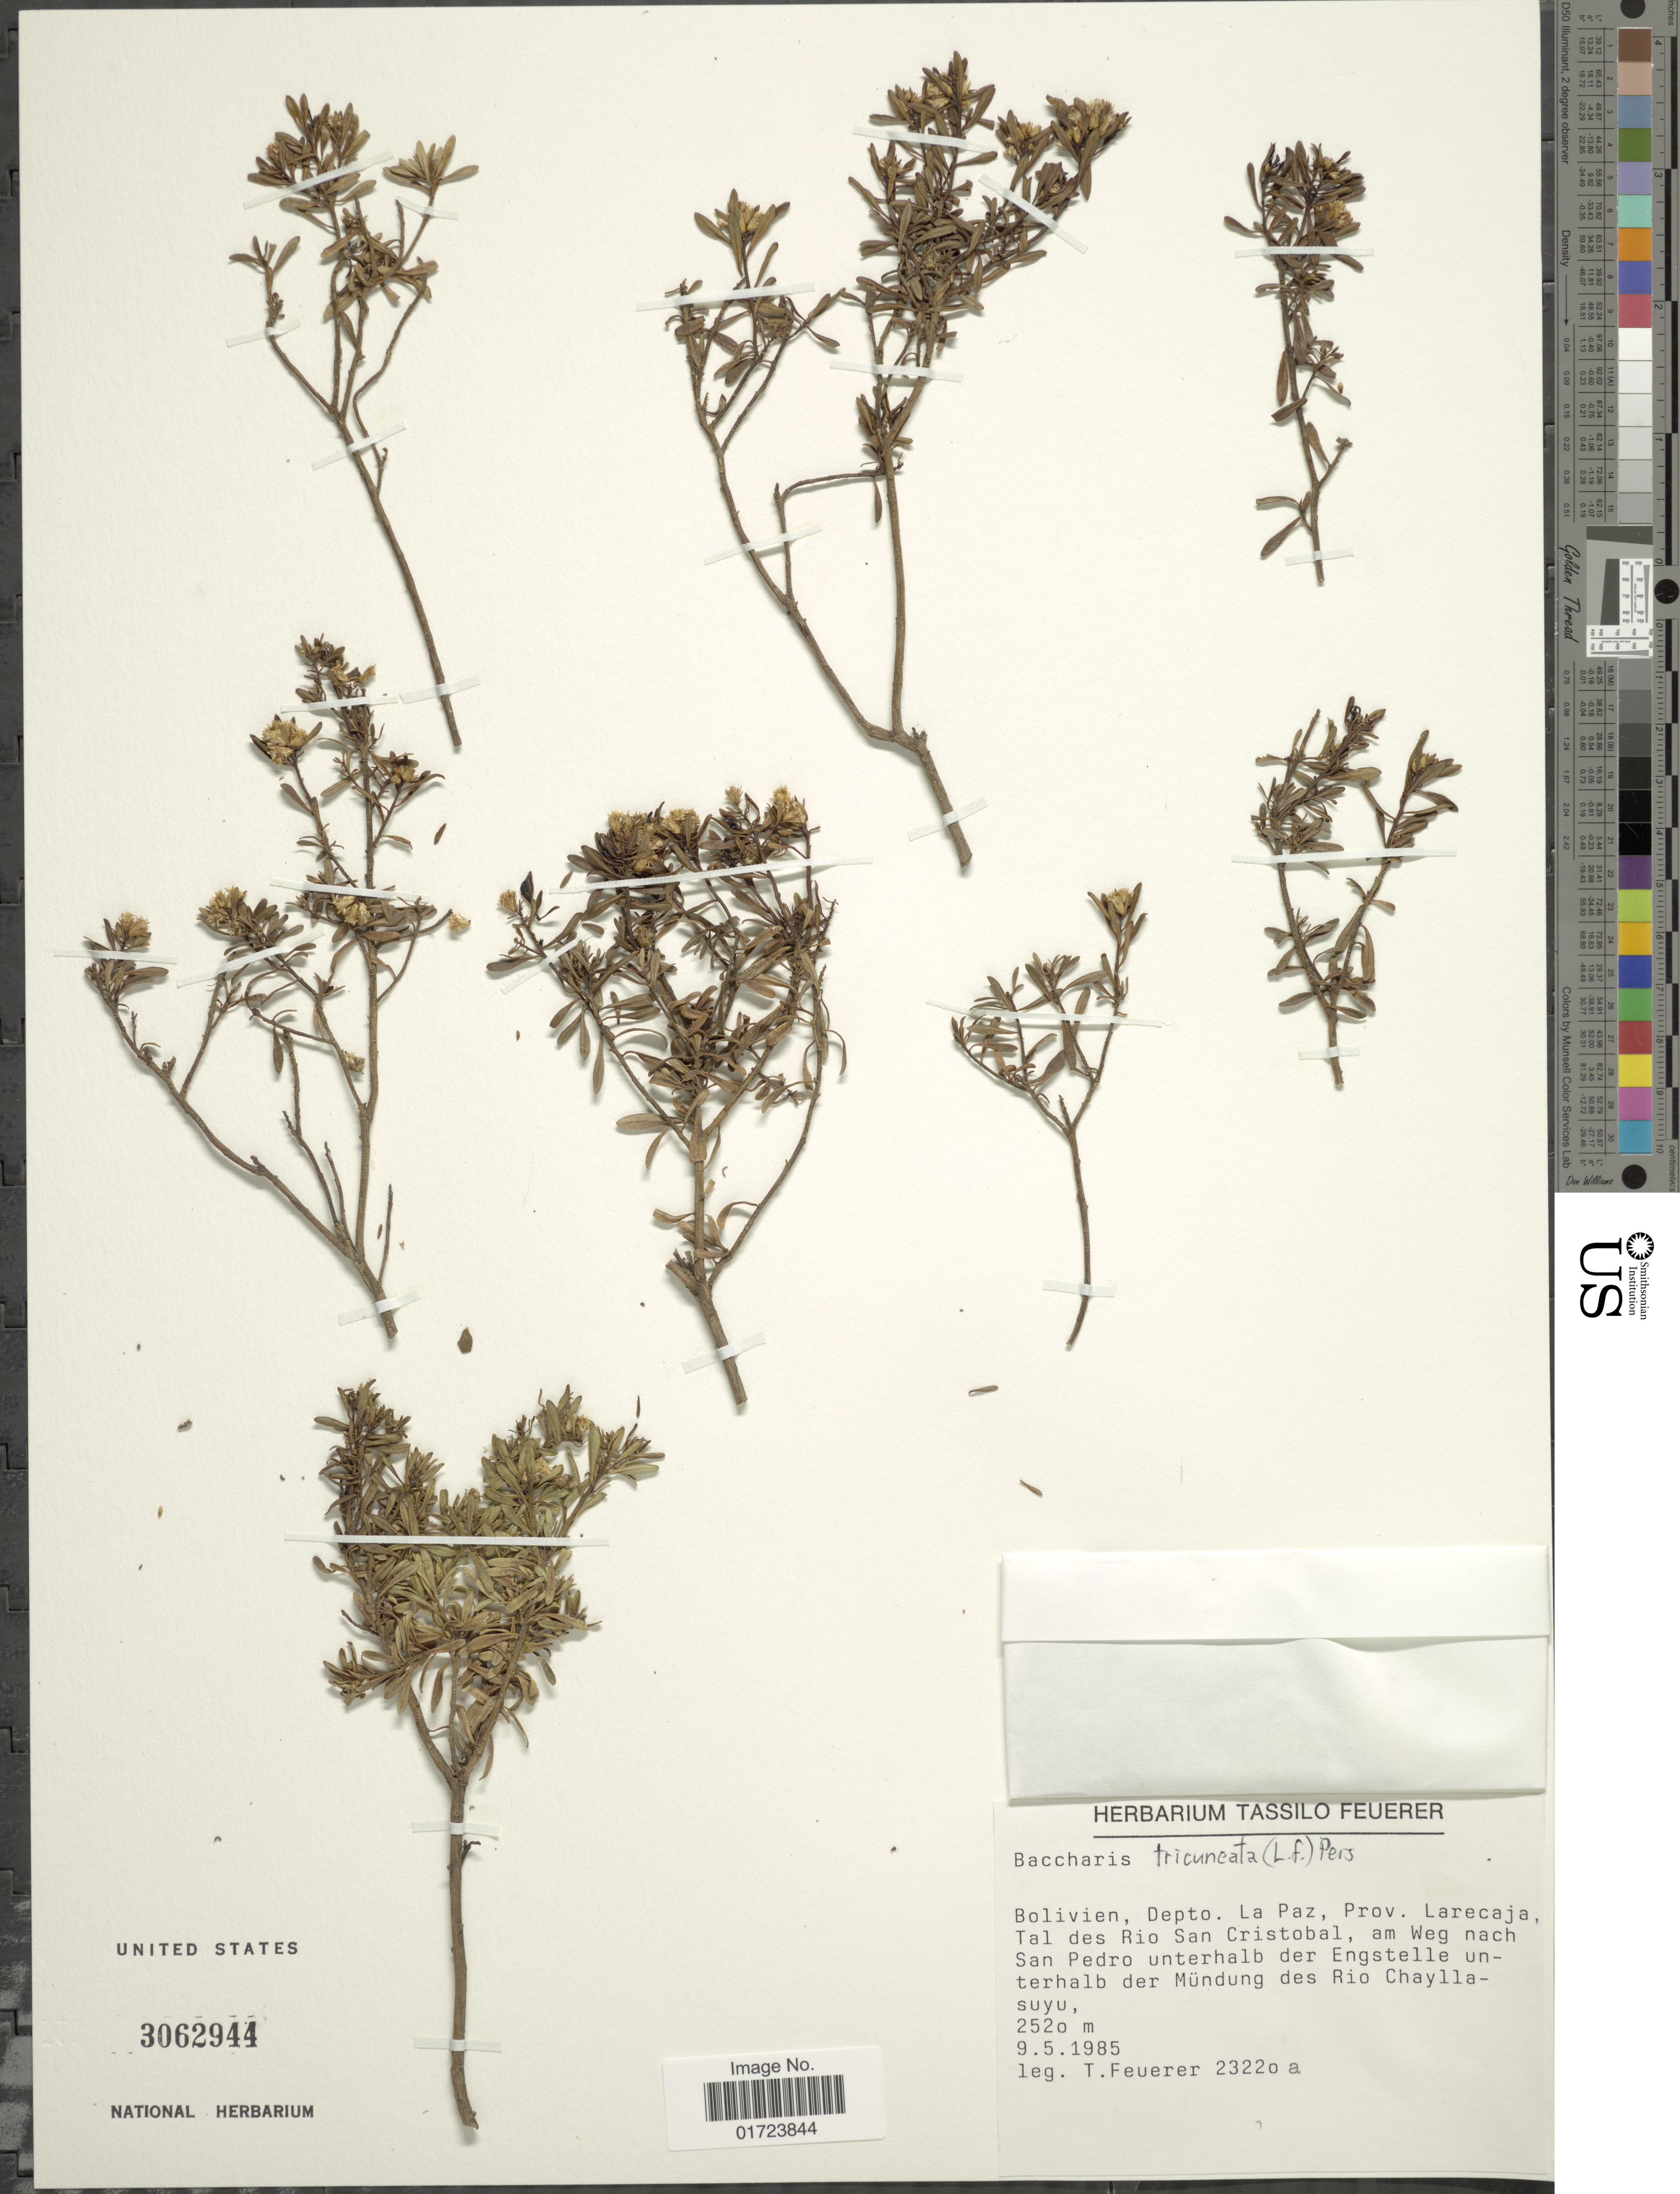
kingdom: Plantae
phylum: Tracheophyta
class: Magnoliopsida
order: Asterales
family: Asteraceae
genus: Baccharis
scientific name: Baccharis tricuneata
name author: (L. f.) Pers.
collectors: T. Feuerer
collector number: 2322oa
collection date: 1985-05-09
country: Bolivia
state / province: La Paz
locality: Bolivien, Depto. La Paz. Prov. Larecaja Tal des Rio San Cristobal, am weg nach San Pedro unterhalb der Engstelle unterhalb der Mundung des Rio Chayllasuyu.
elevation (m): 2520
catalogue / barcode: US 3062944